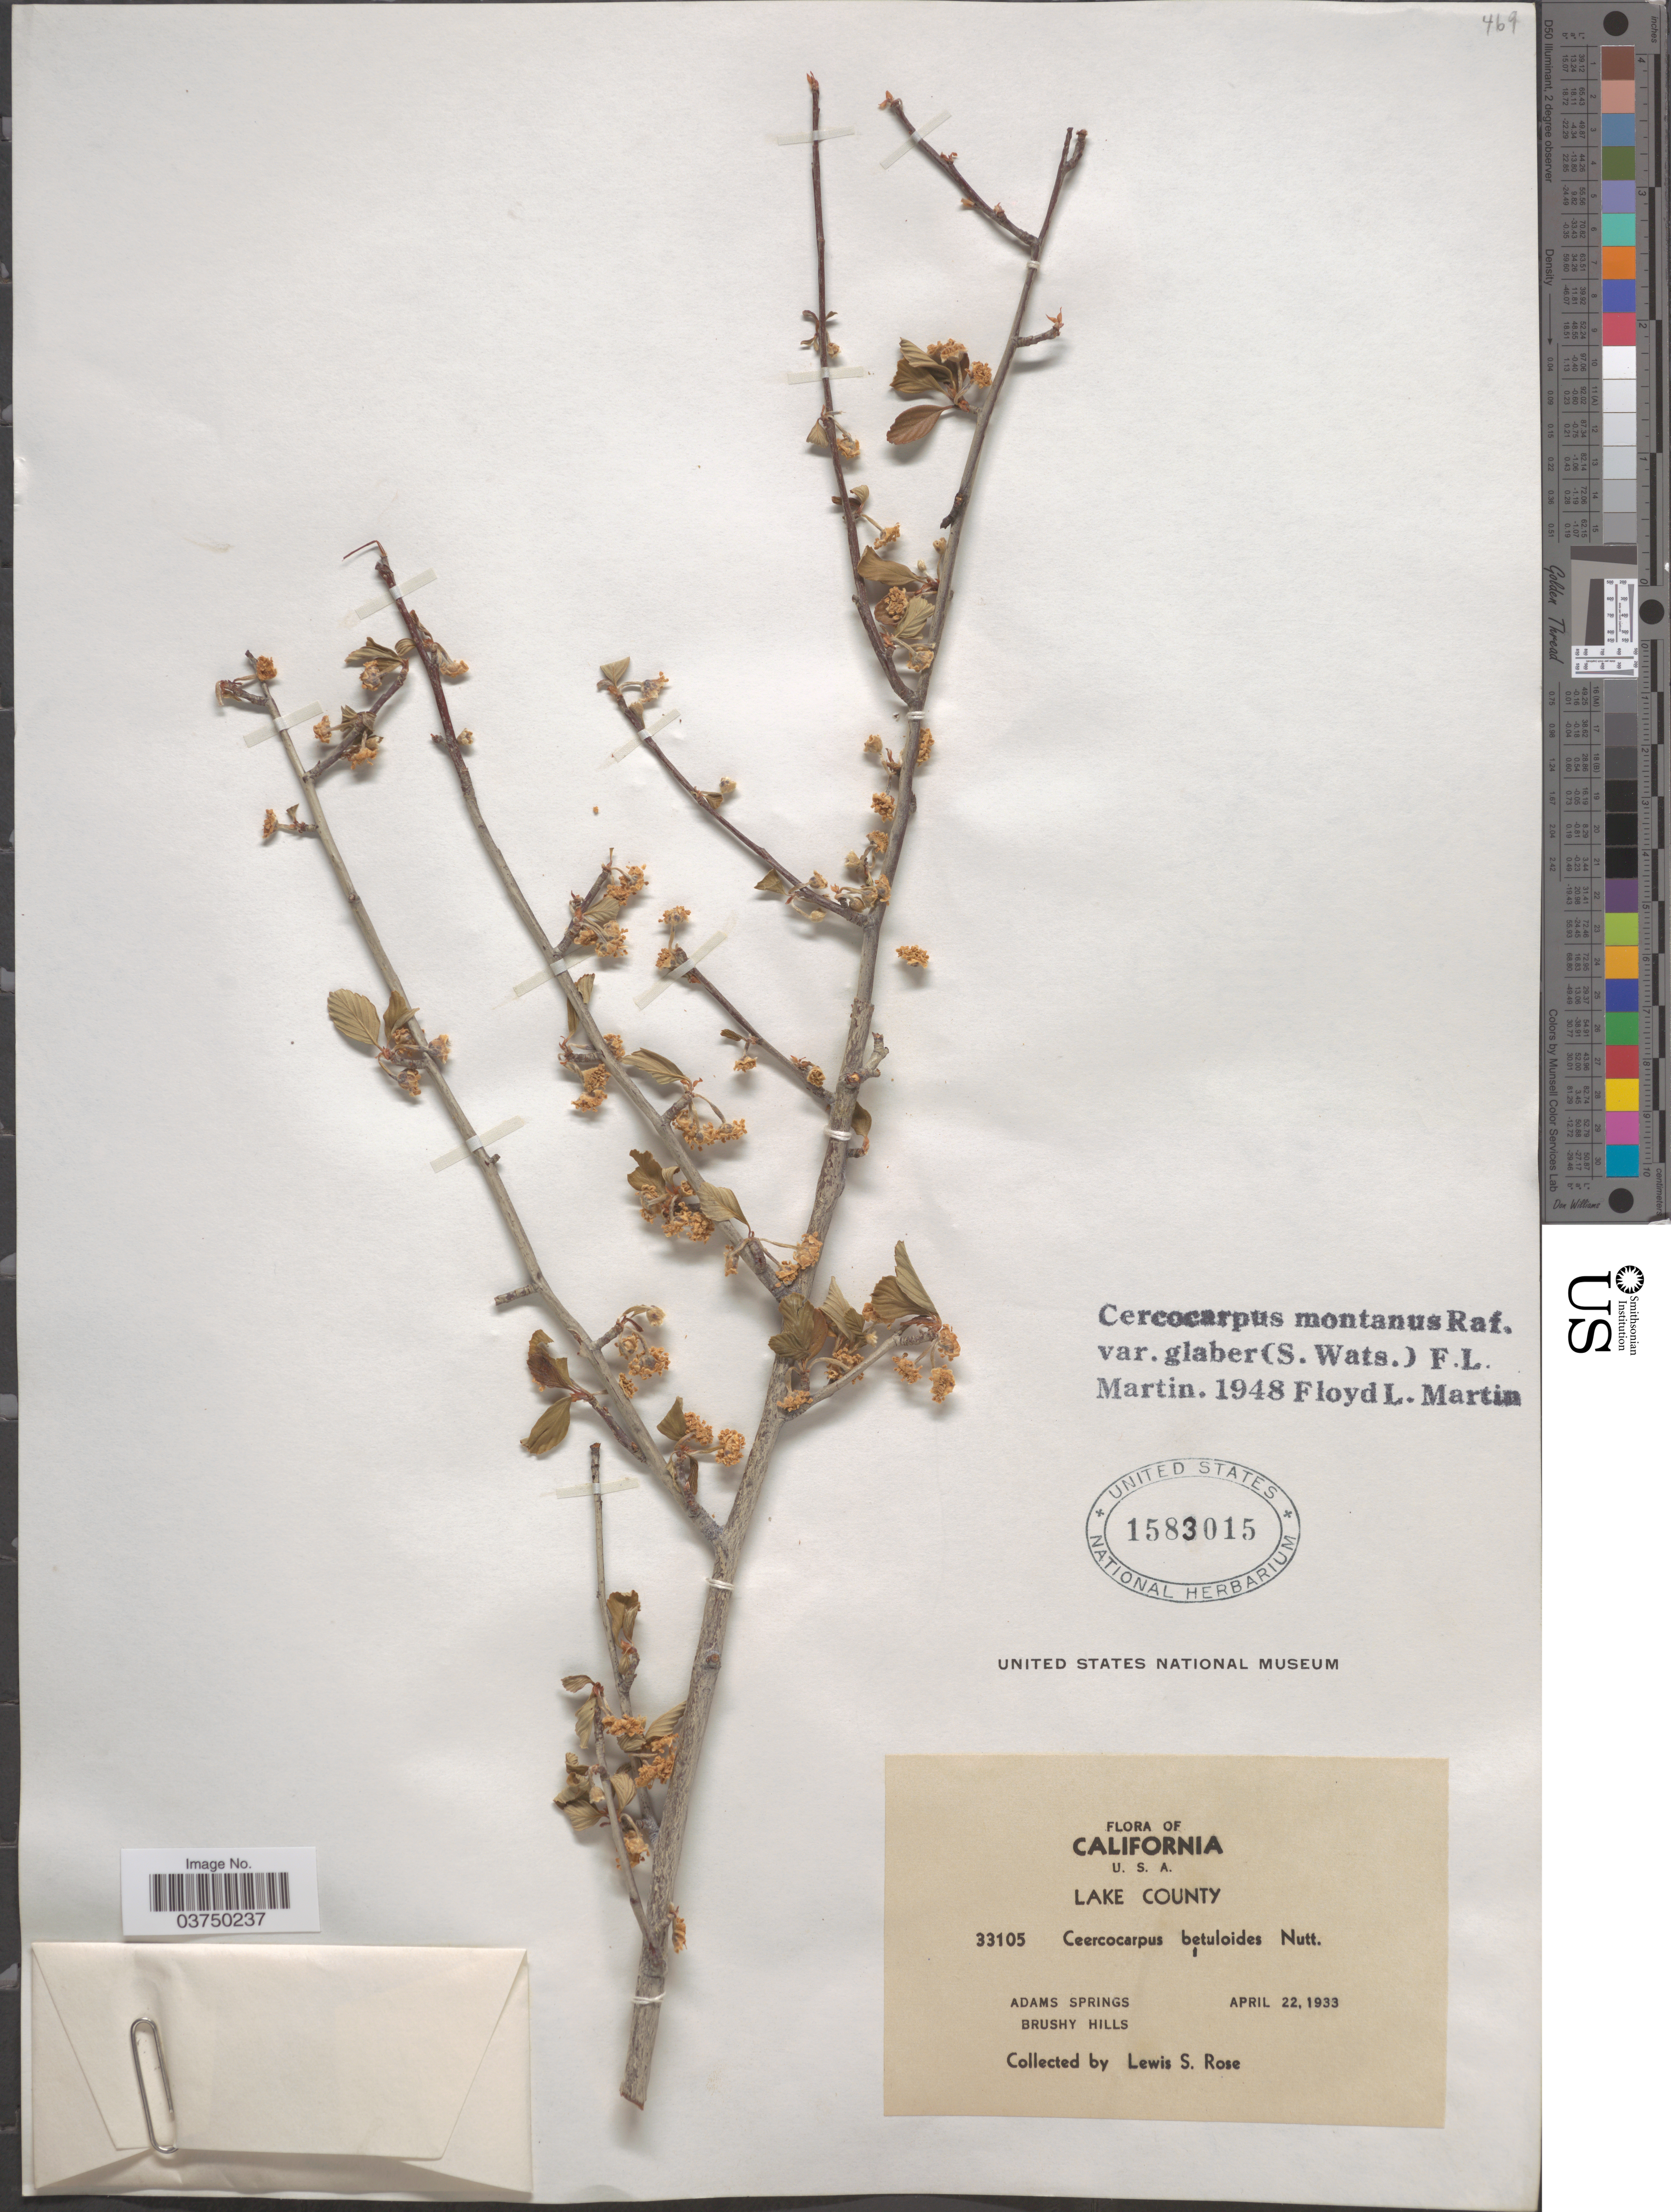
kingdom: Plantae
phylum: Tracheophyta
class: Magnoliopsida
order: Rosales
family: Rosaceae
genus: Cercocarpus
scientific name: Cercocarpus montanus var. glaber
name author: (S. Watson) F.L. Martin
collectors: L. S. Rose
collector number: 33105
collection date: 1933-04-22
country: United States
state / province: California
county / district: Lake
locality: Lake County. Adams Springs.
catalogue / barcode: US 1583015